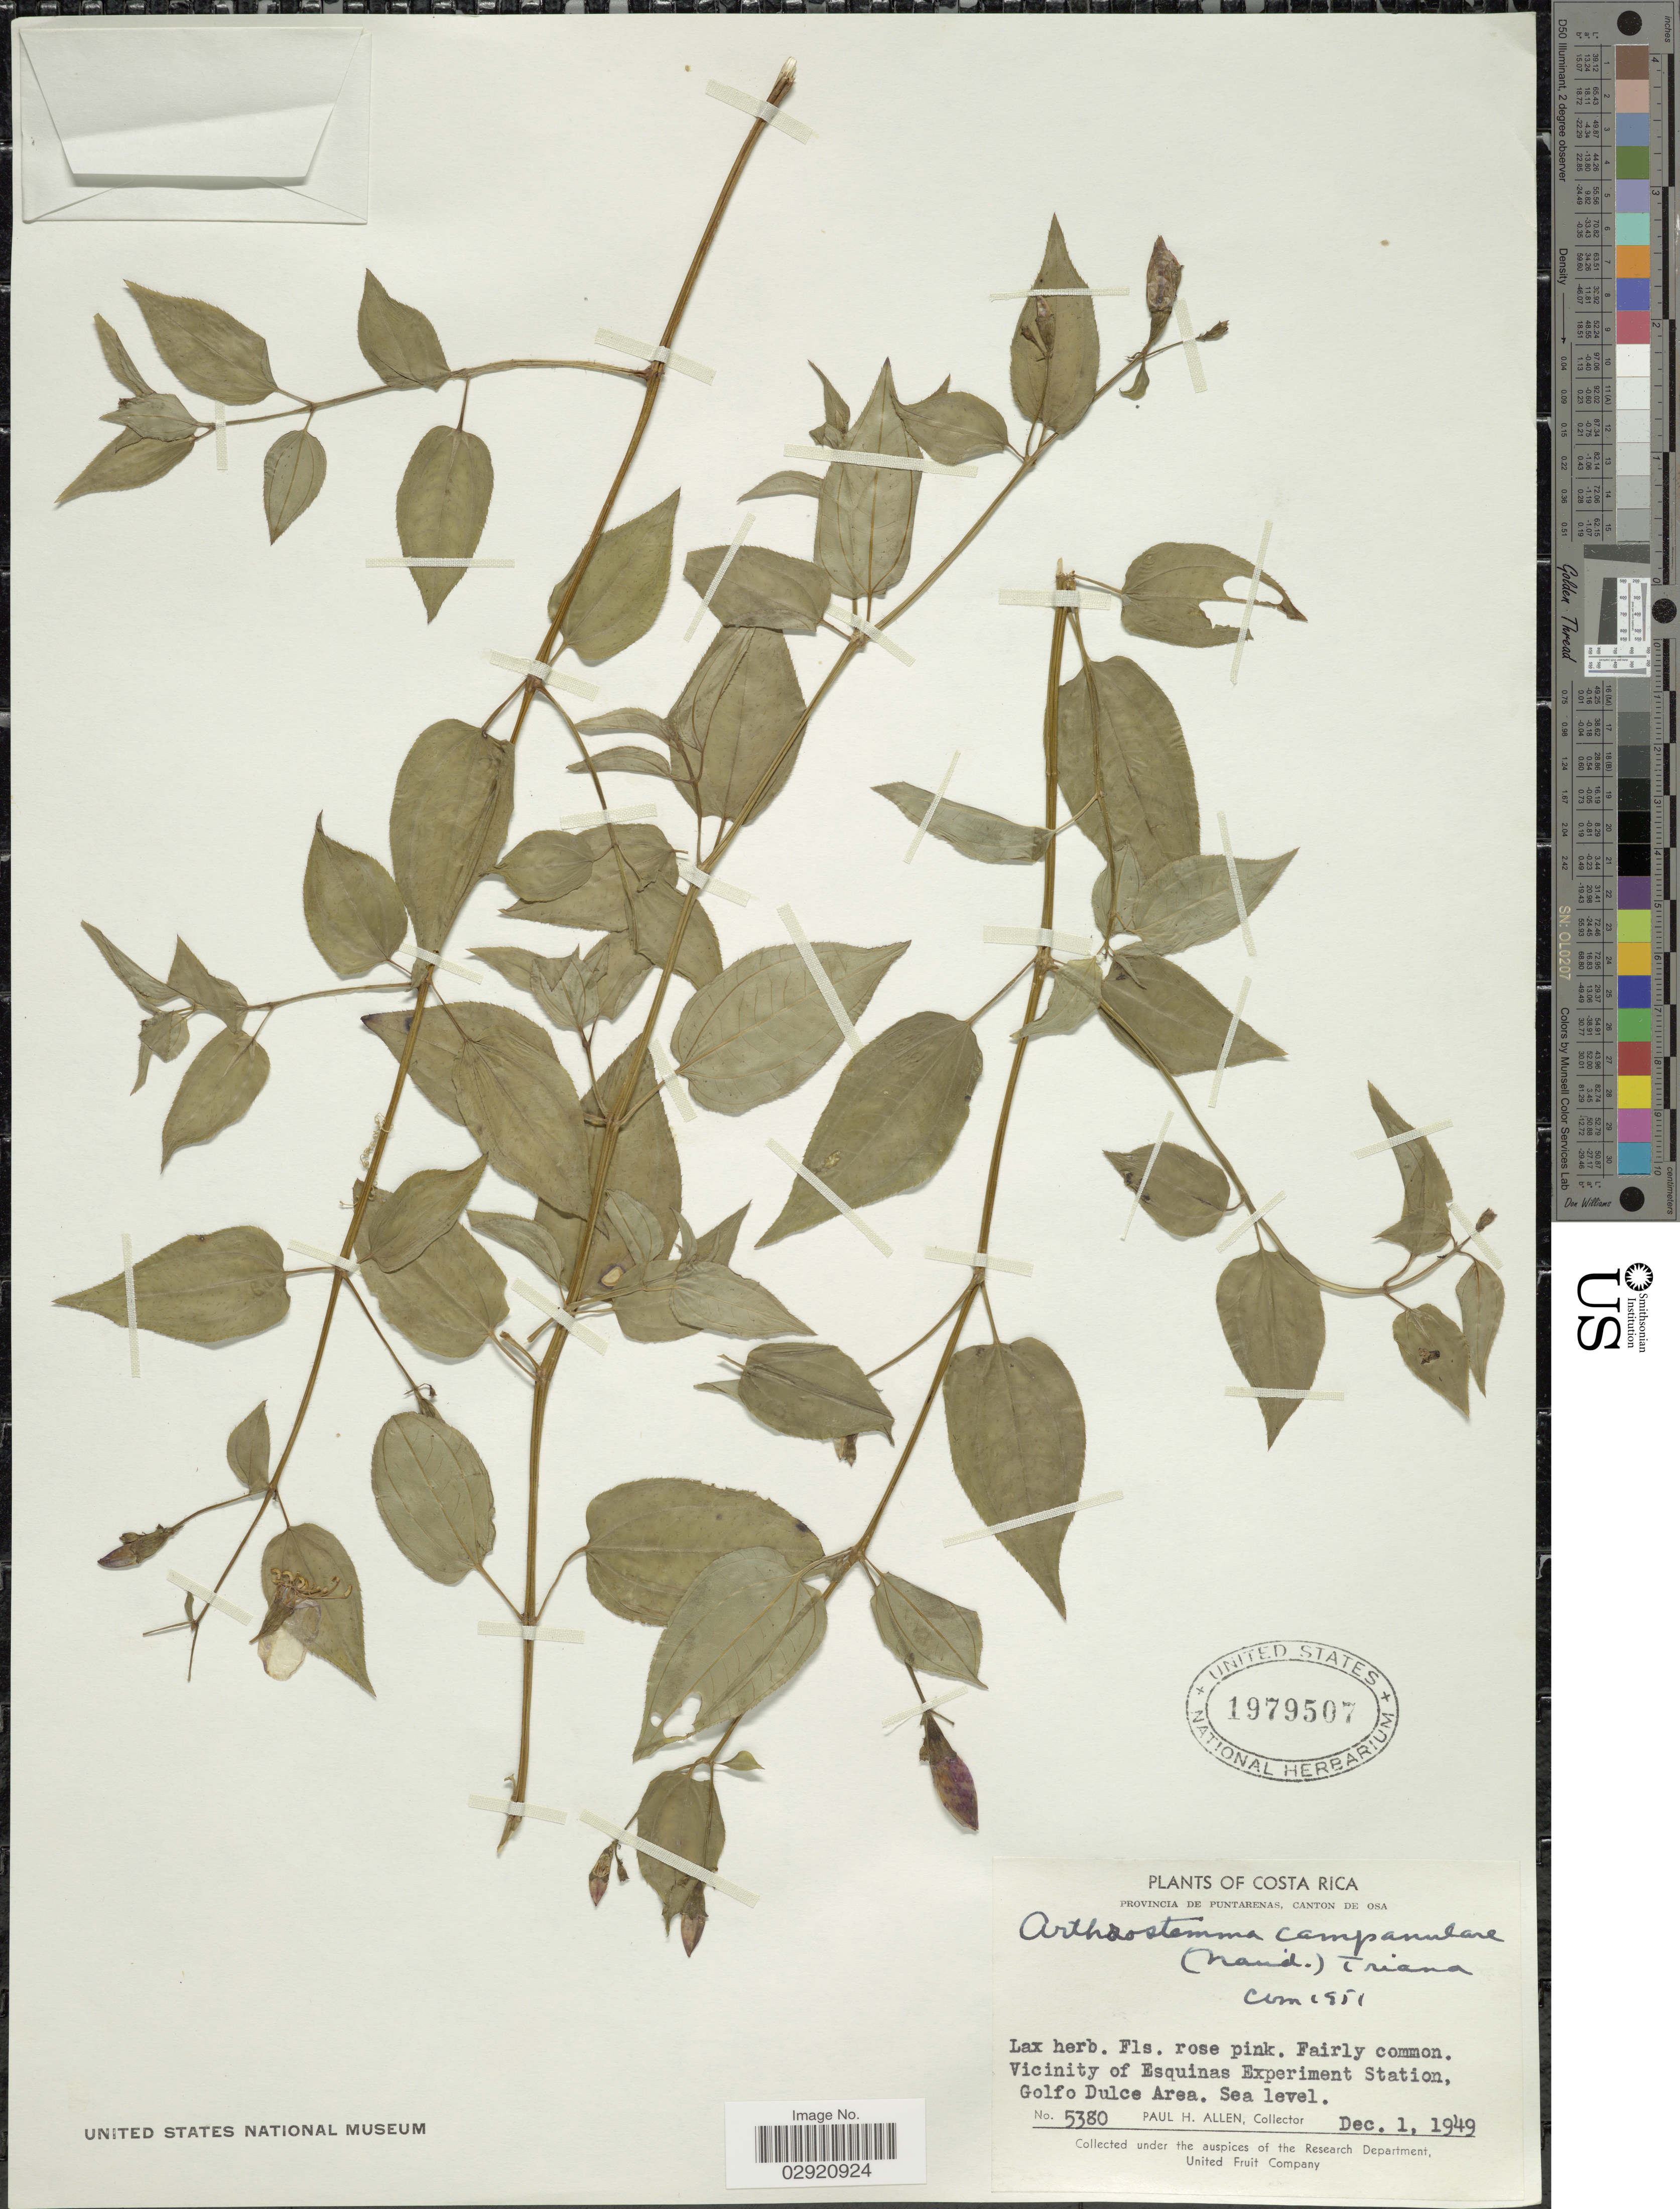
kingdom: Plantae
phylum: Tracheophyta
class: Magnoliopsida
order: Myrtales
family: Melastomataceae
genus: Arthrostemma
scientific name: Arthrostemma ciliatum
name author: Pav. ex D. Don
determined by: Strong, Mark T., (BOT), Smithsonian Institution - National Museum of Natural History (UNITED STATES)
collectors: P. H. Allen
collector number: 5380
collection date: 1949-12-01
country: Costa Rica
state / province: Puntarenas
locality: Provincia de Puntarenas, Canton de Osa. Vicinity of Esquinas Experiment Station, Golfo Dulce Area.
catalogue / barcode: US 1979507